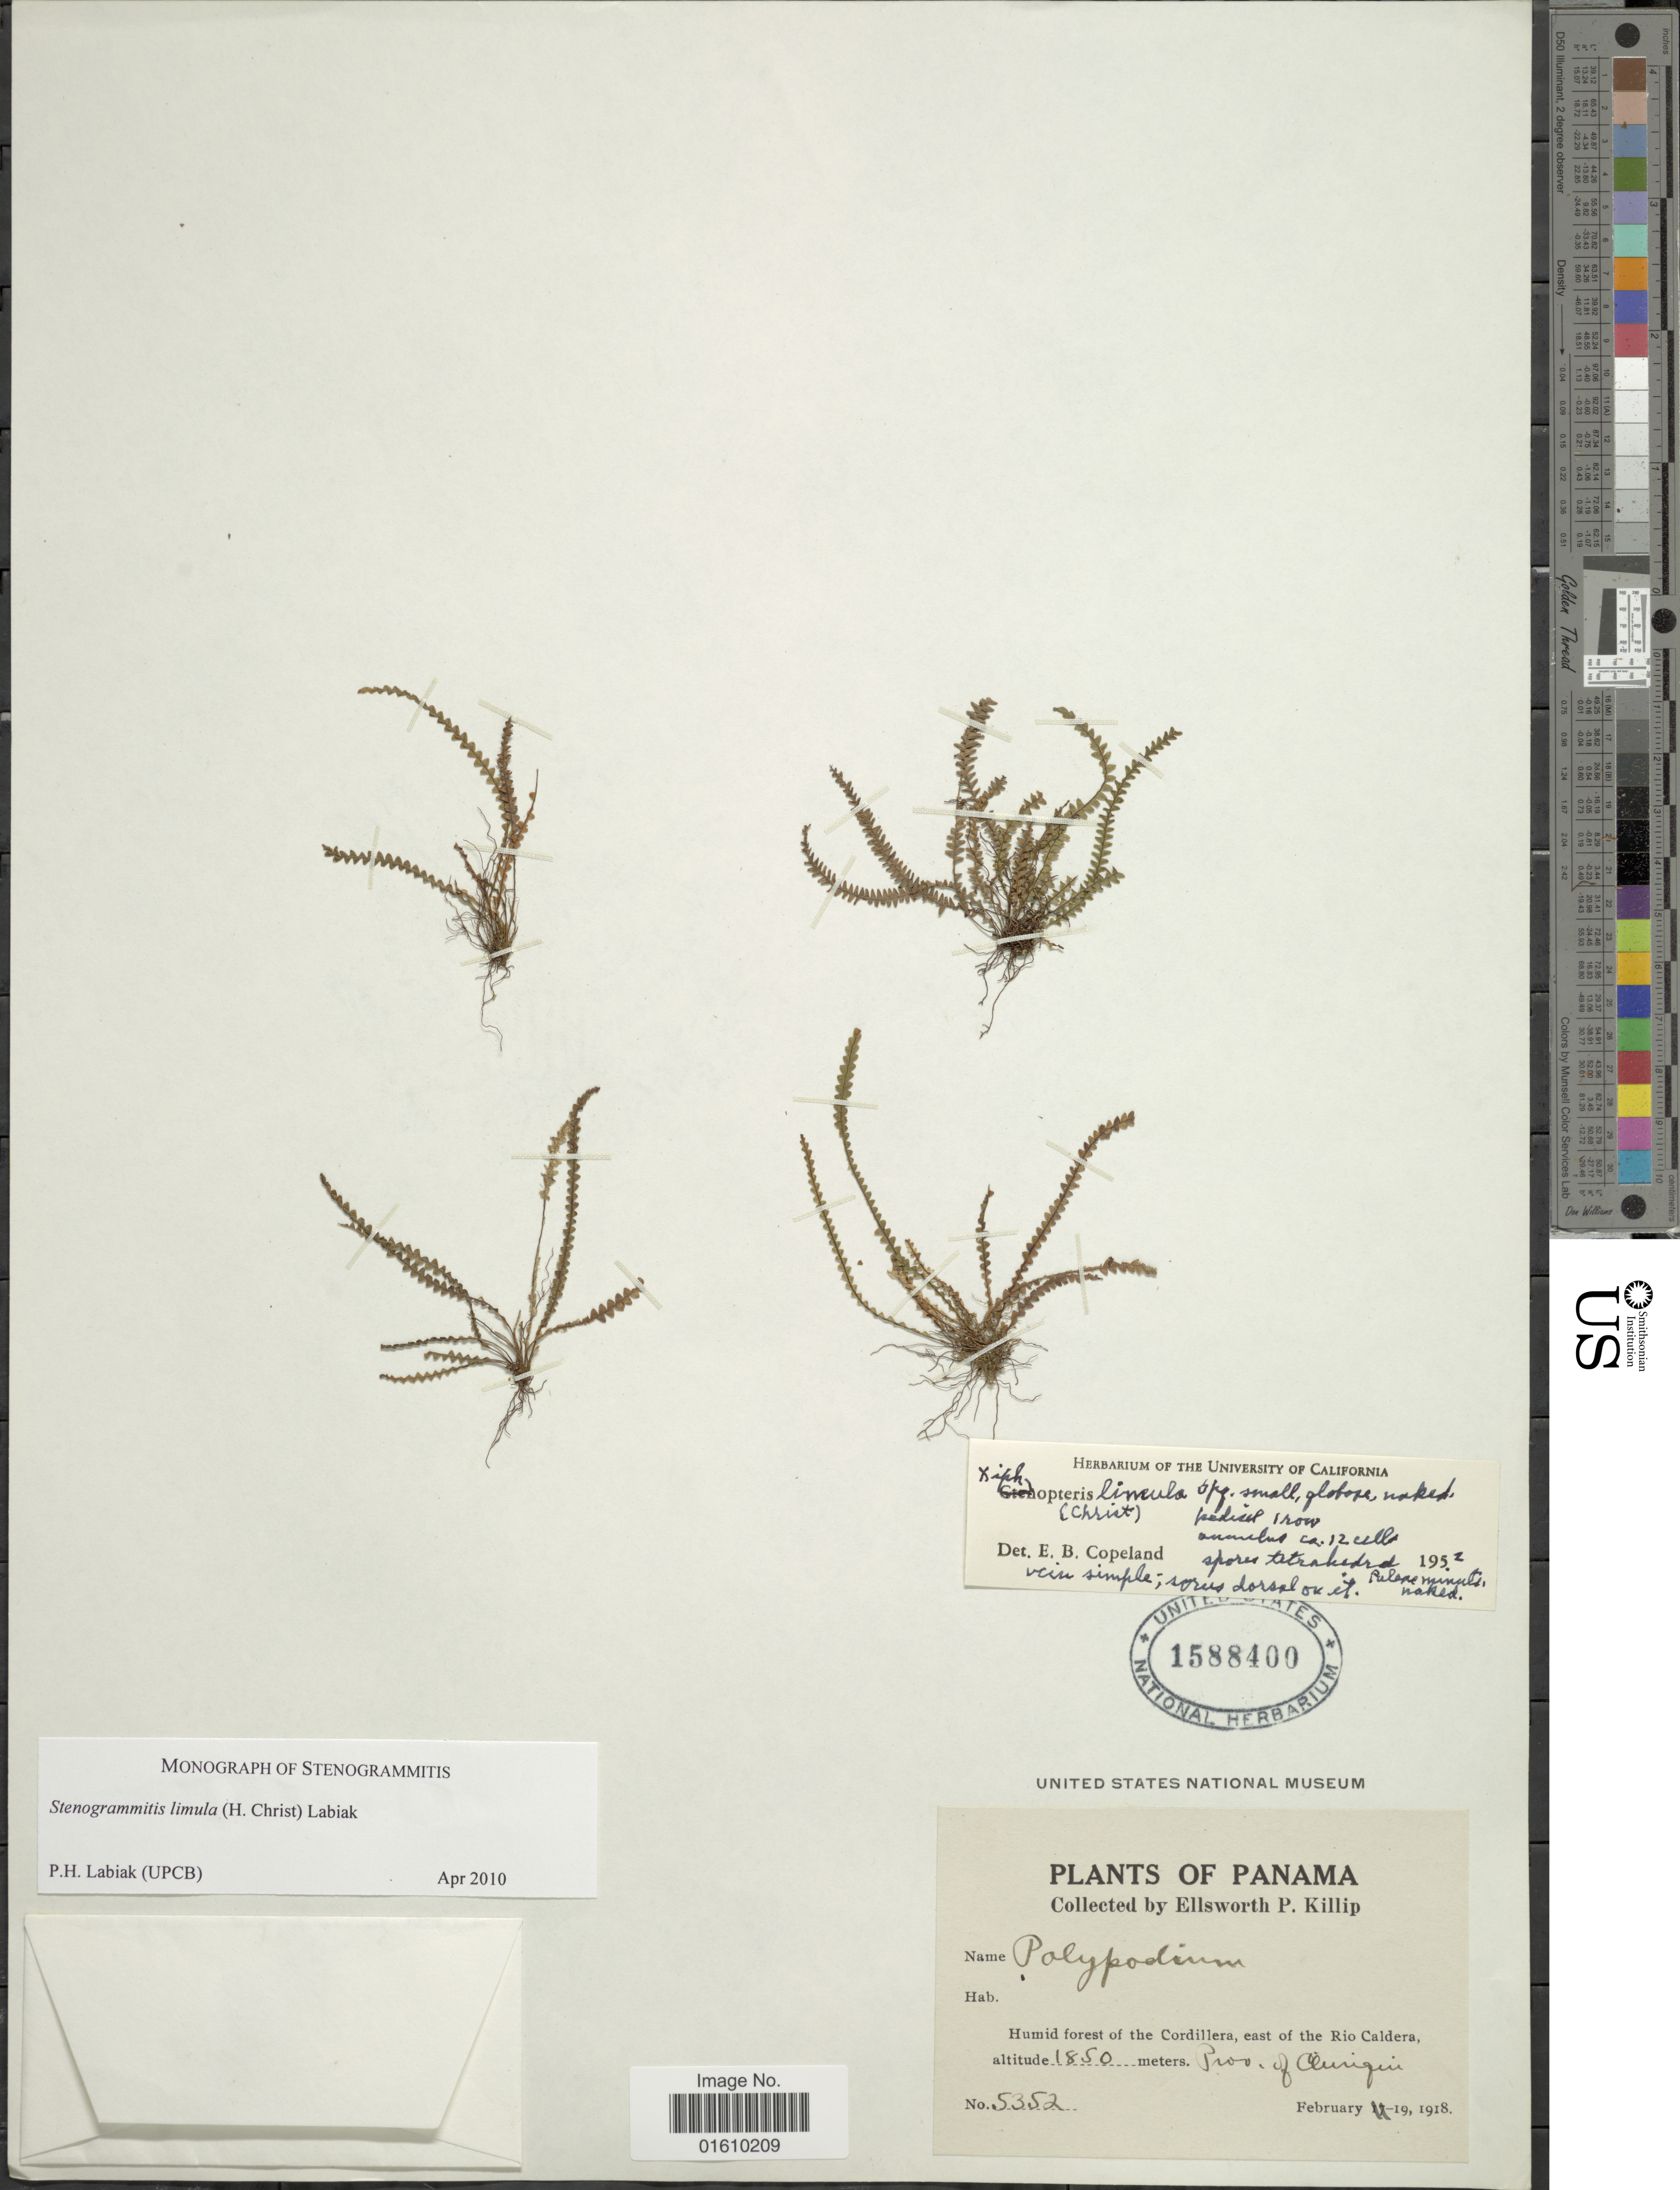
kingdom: Plantae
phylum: Tracheophyta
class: Polypodiopsida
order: Polypodiales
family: Polypodiaceae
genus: Stenogrammitis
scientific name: Stenogrammitis limula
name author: (Christ) Labiak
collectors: E. P. Killip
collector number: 5352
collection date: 1918-02-19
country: Panama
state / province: Chiriqui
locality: Humid forest of the Cordillera, east of the Rio Caldera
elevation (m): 1850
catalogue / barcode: US 1588400